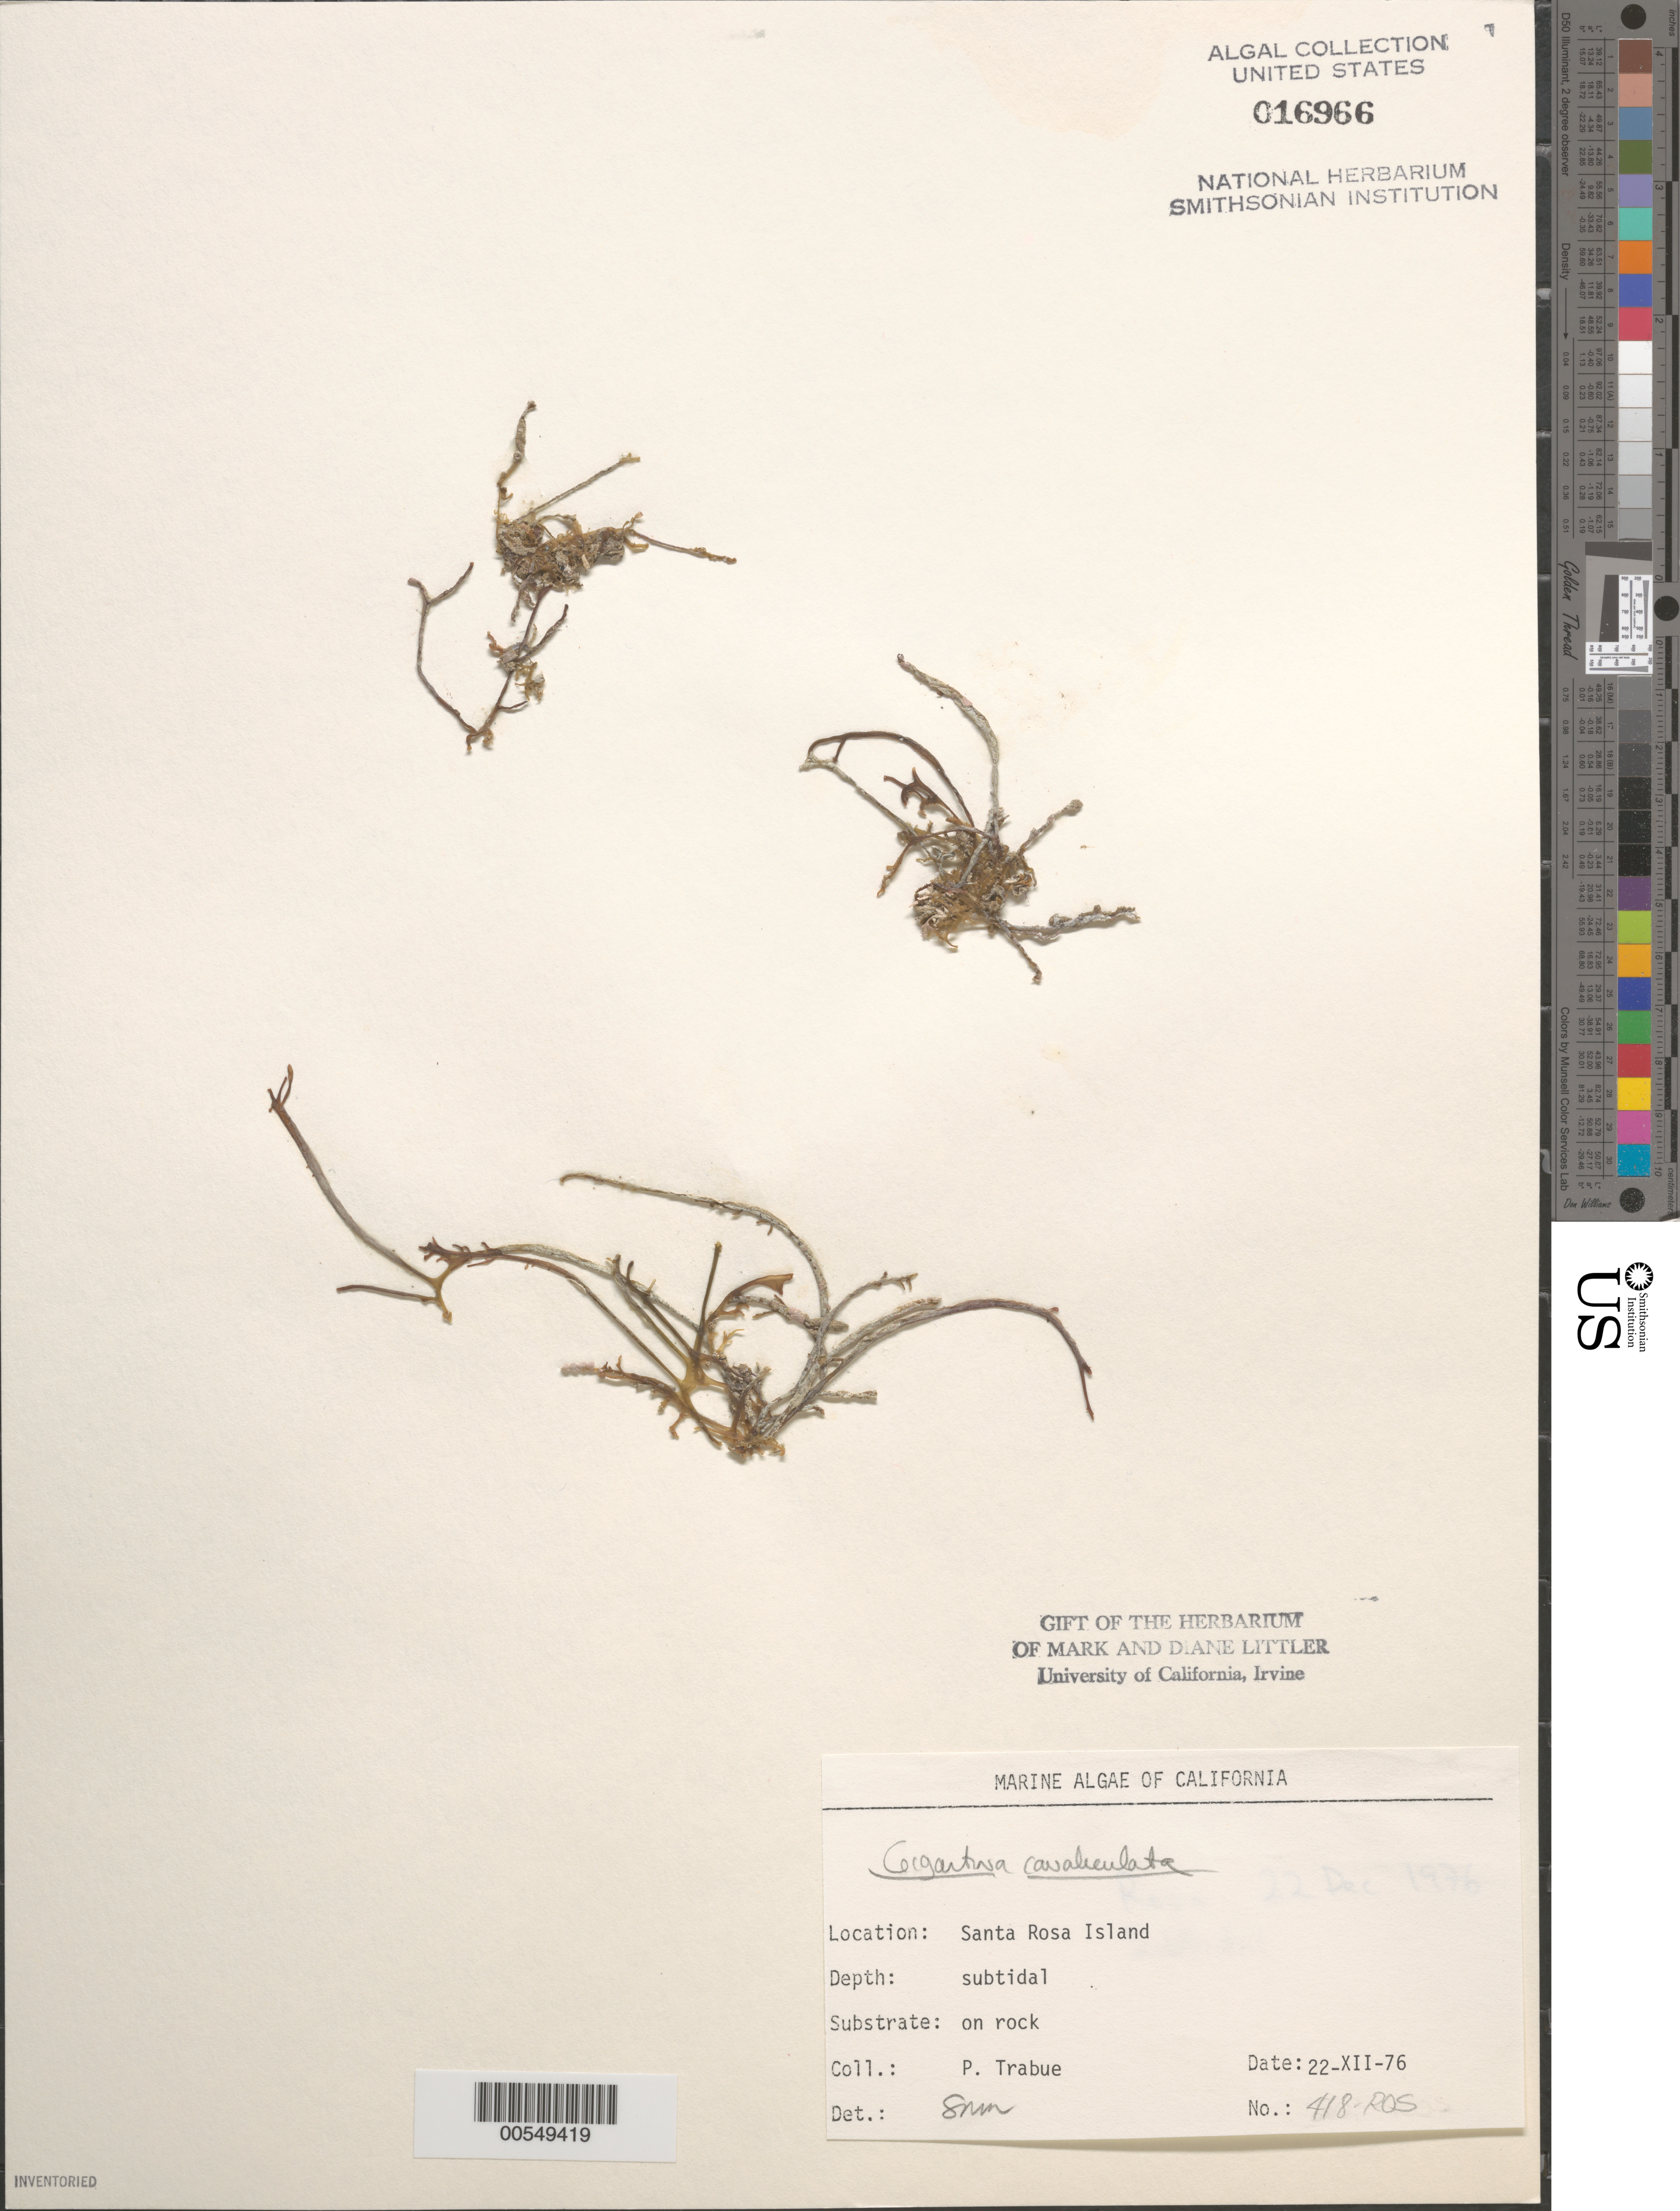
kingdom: Plantae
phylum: Rhodophyta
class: Florideophyceae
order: Gigartinales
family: Gigartinaceae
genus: Chondracanthus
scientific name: Chondracanthus canaliculatus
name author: (Harv.) Guiry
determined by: Algae name updating Project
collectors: P. J. Trabue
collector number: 418-ros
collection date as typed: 22 Dec 1976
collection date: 1976-12-22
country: United States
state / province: California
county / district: Santa Barbara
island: Santa Rosa Island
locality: Johnson's Lee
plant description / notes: BLM-SOCALBIGHT Rocky Intertidal Survey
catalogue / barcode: US 16966